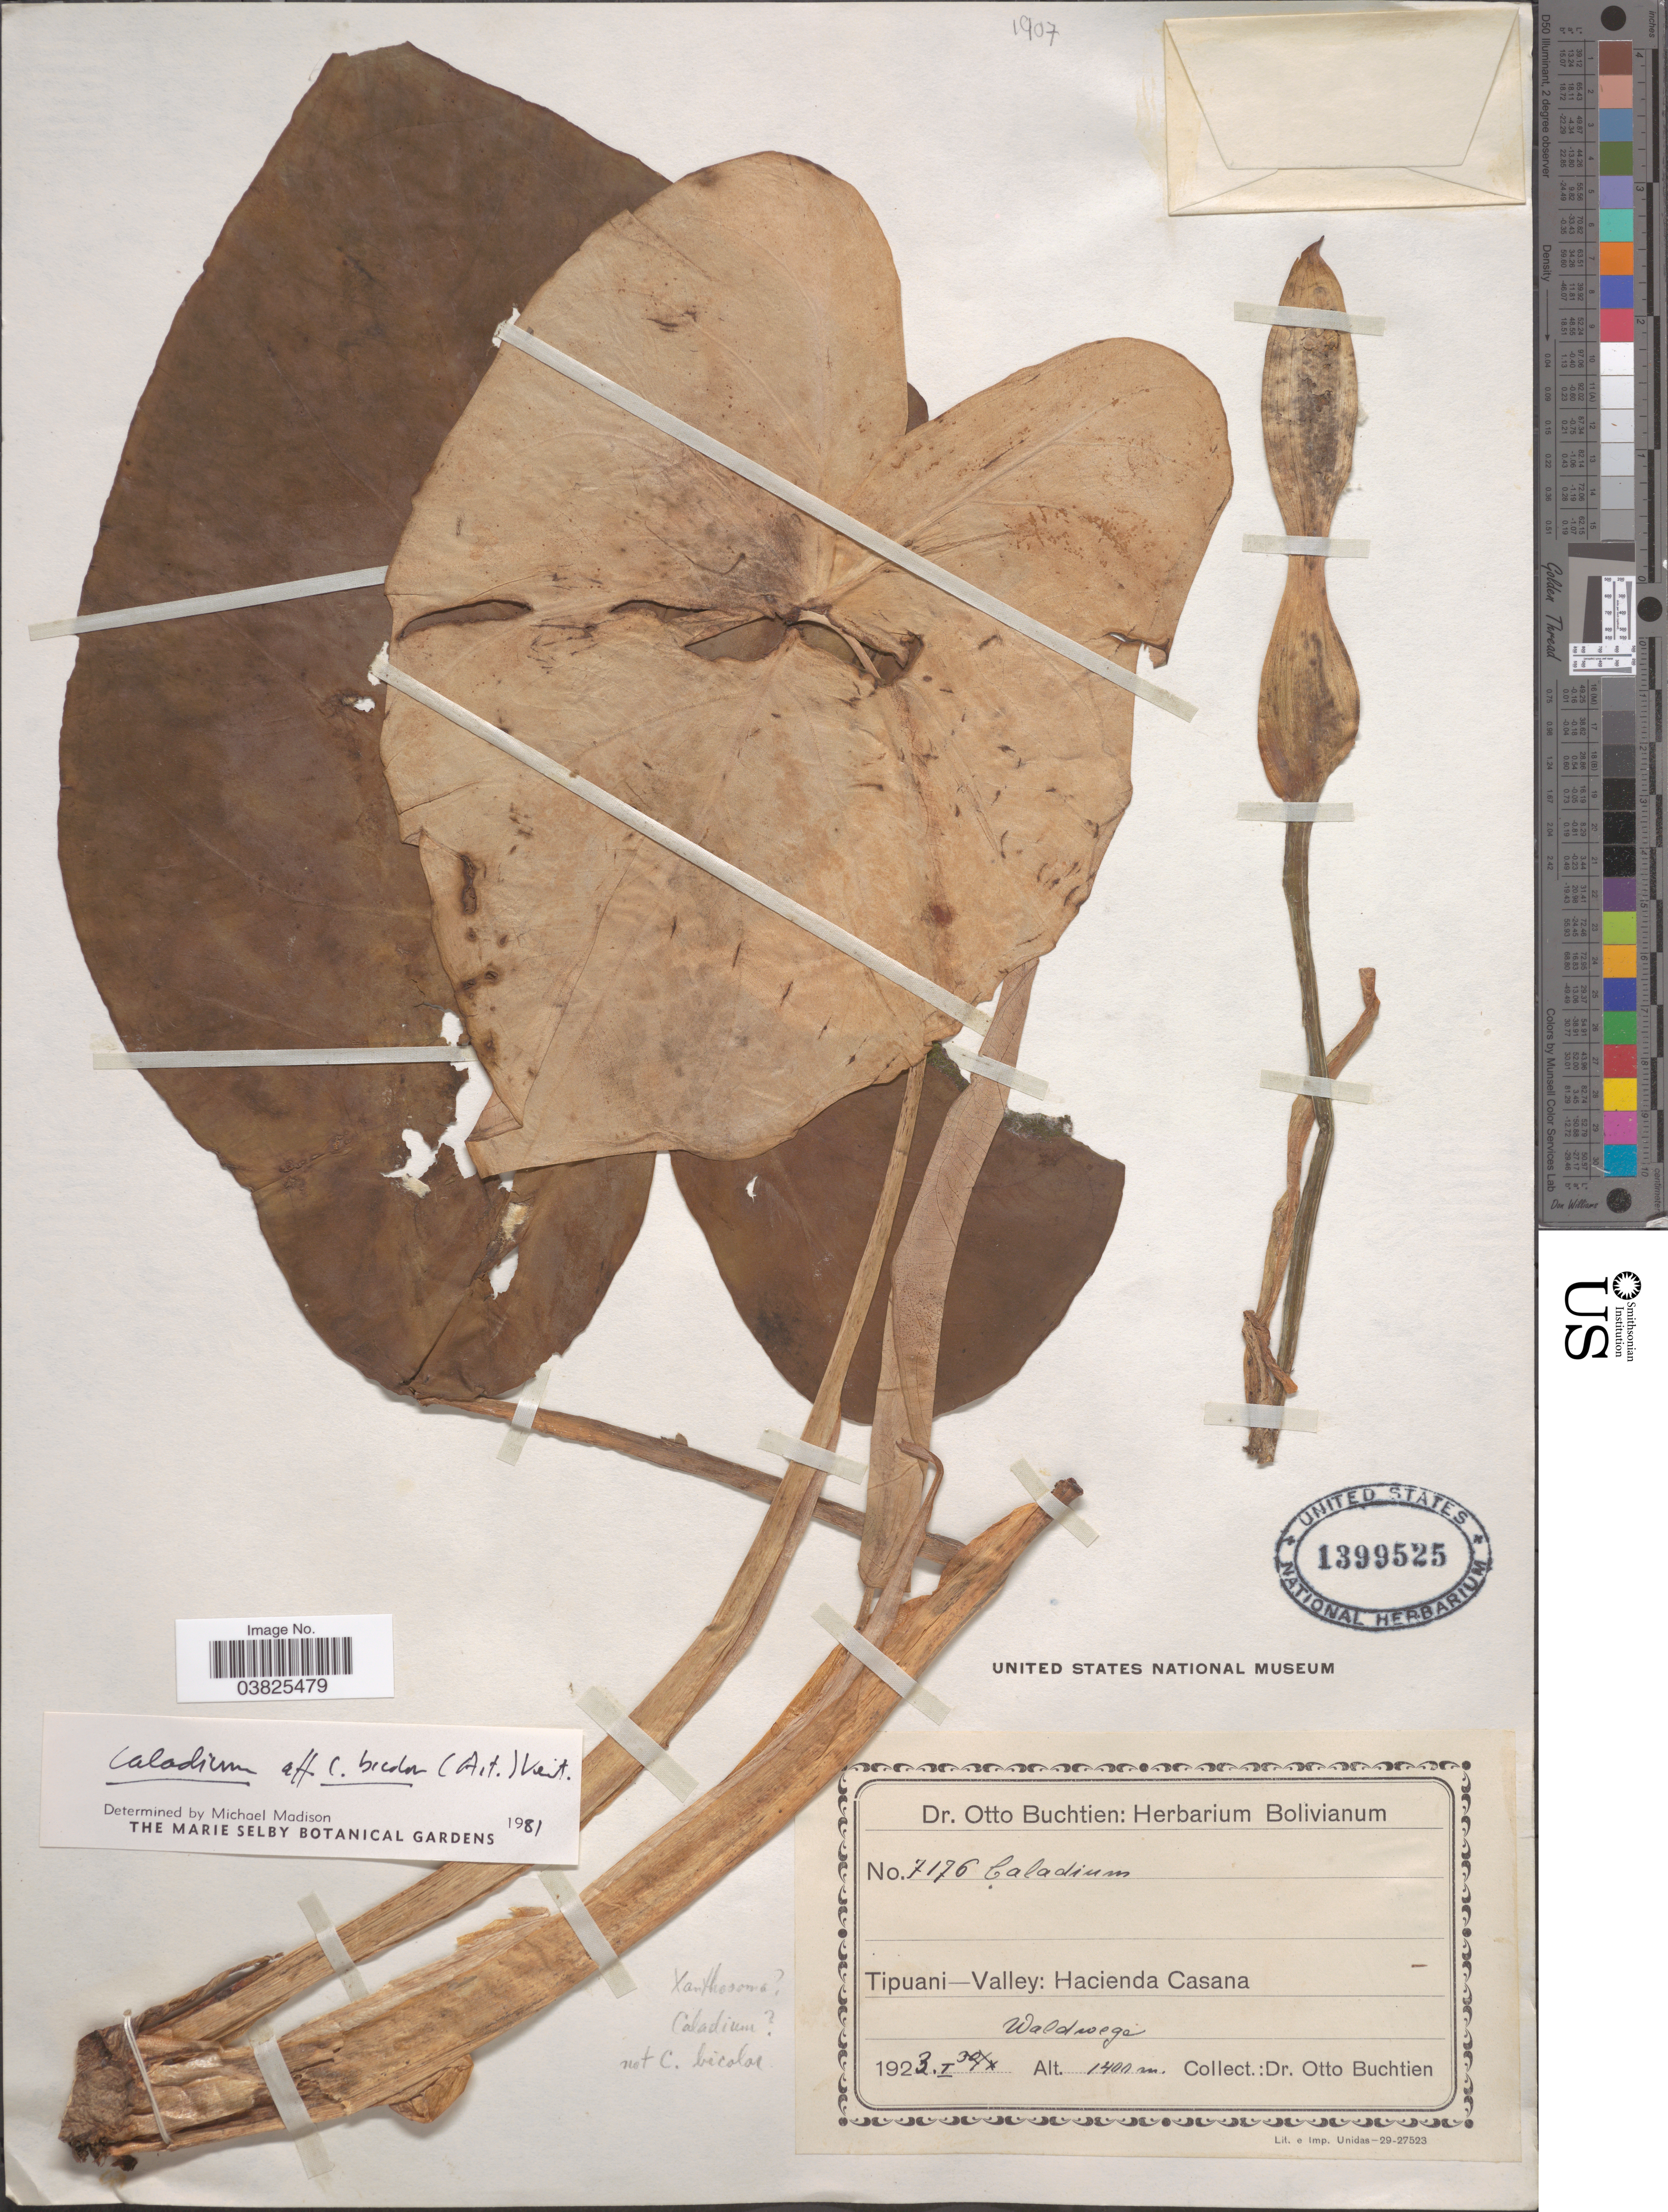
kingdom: Plantae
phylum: Tracheophyta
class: Liliopsida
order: Alismatales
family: Araceae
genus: Caladium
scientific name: Caladium bicolor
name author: (Aiton) Vent.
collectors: O. Buchtien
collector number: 7176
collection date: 1923-01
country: Bolivia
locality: Tipuani-Valley: Hacienda Casana. Waldwege.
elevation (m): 1400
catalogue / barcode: US 1399525